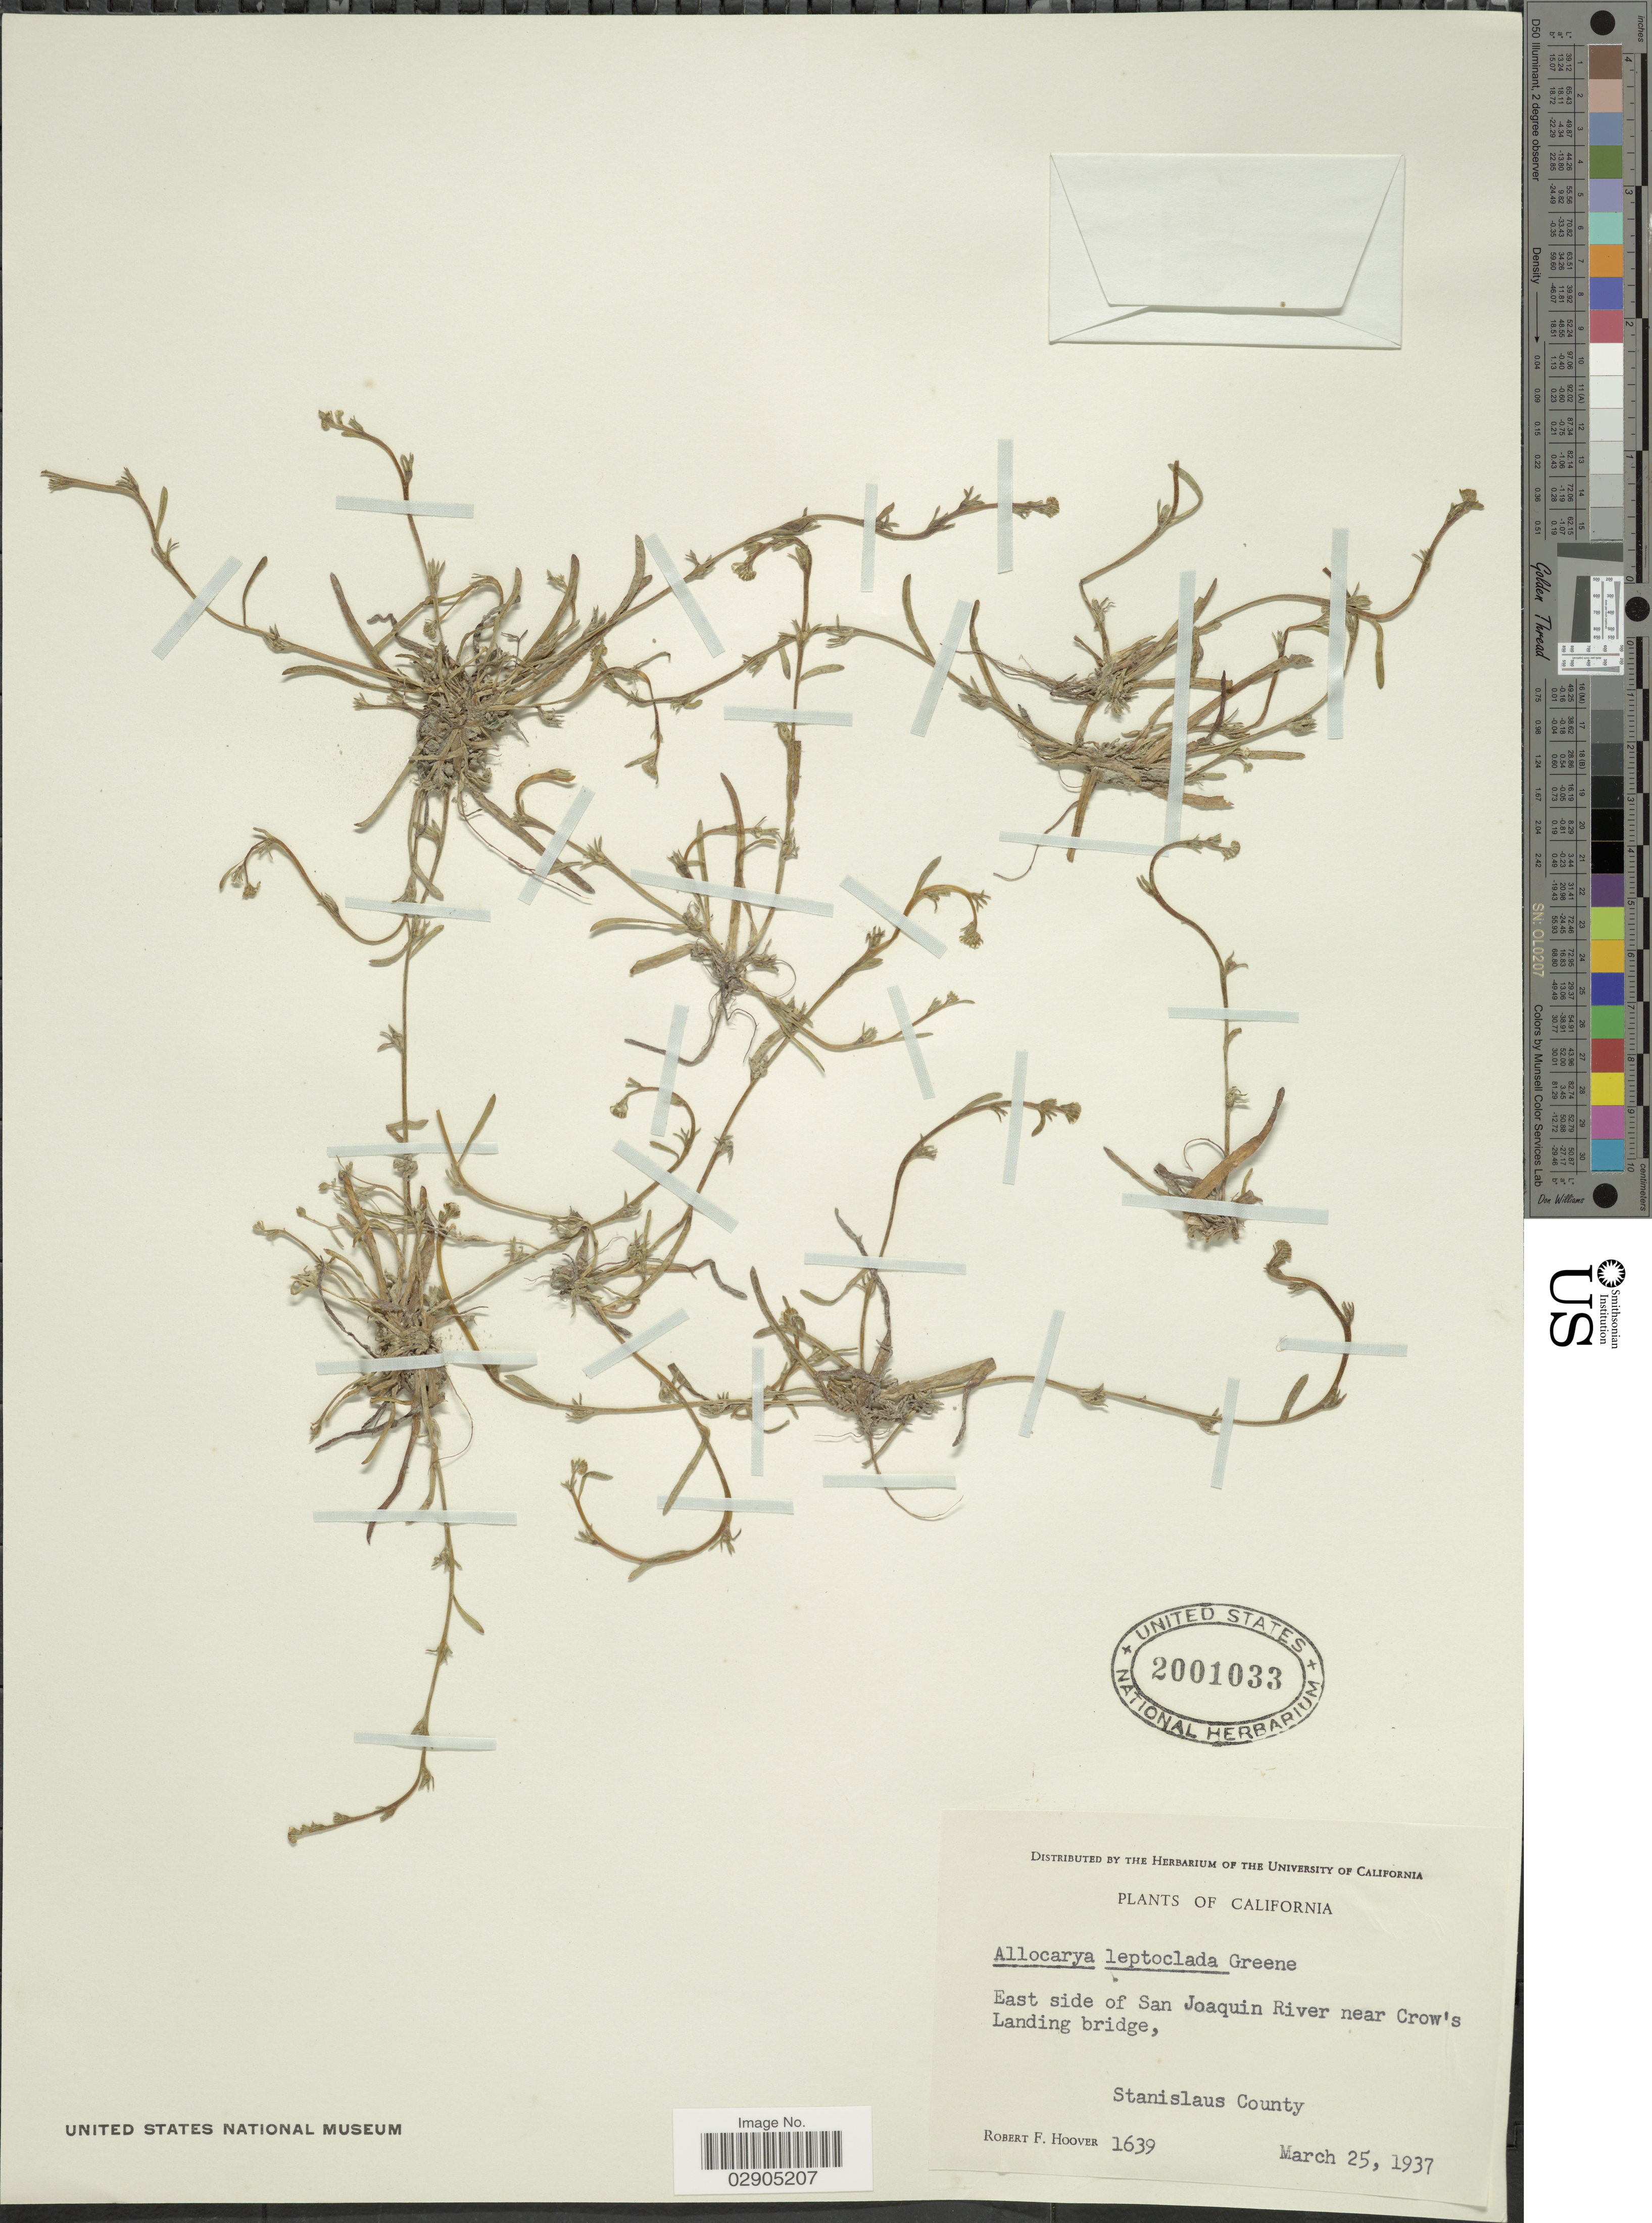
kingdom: Plantae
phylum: Tracheophyta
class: Magnoliopsida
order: Boraginales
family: Boraginaceae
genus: Allocarya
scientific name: Allocarya leptoclada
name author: Greene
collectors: R. F. Hoover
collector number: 1639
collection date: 1937-03-25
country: United States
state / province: California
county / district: Stanislaus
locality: East side of San Joaquin River near Crow's Landing bridge, Stanislaus County.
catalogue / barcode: US 2001033